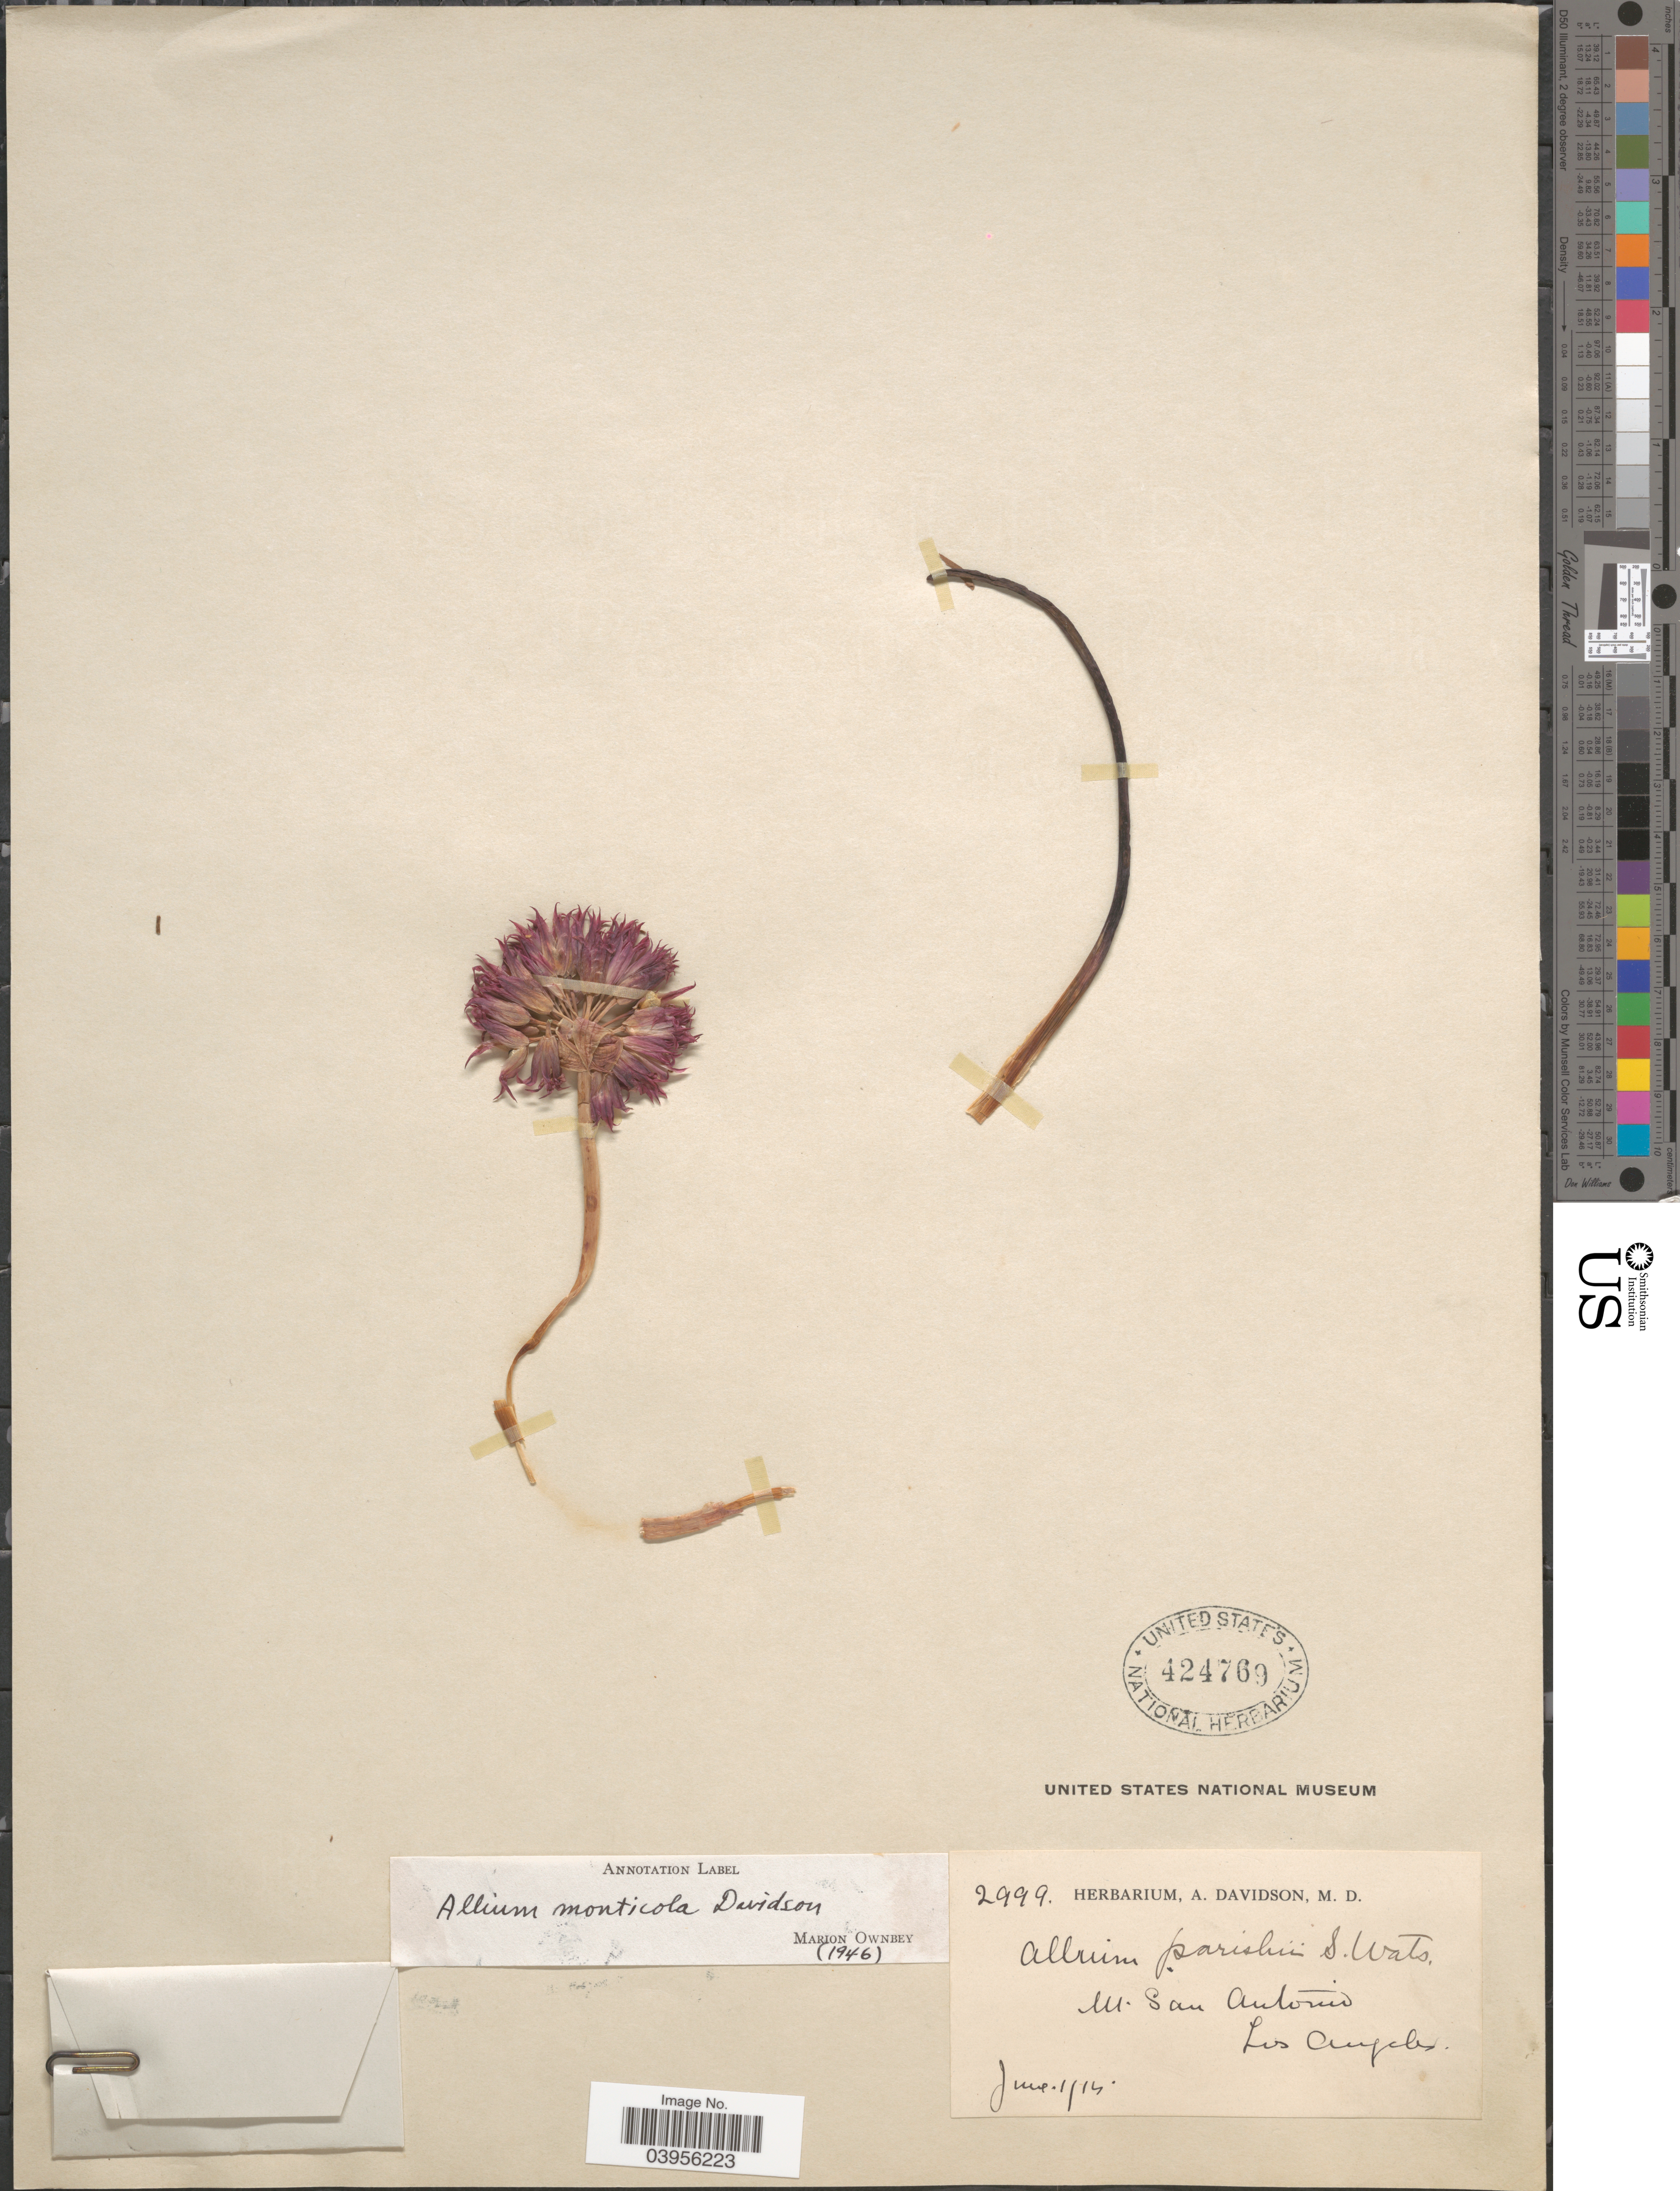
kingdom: Plantae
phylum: Tracheophyta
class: Liliopsida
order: Asparagales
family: Amaryllidaceae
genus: Allium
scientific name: Allium monticola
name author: Davidson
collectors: ex herb. A. Davidson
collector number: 2999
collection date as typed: Transcribed d/m/y: 1/6/14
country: United States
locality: Mt San Antonio. Los Angeles.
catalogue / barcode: US 424769